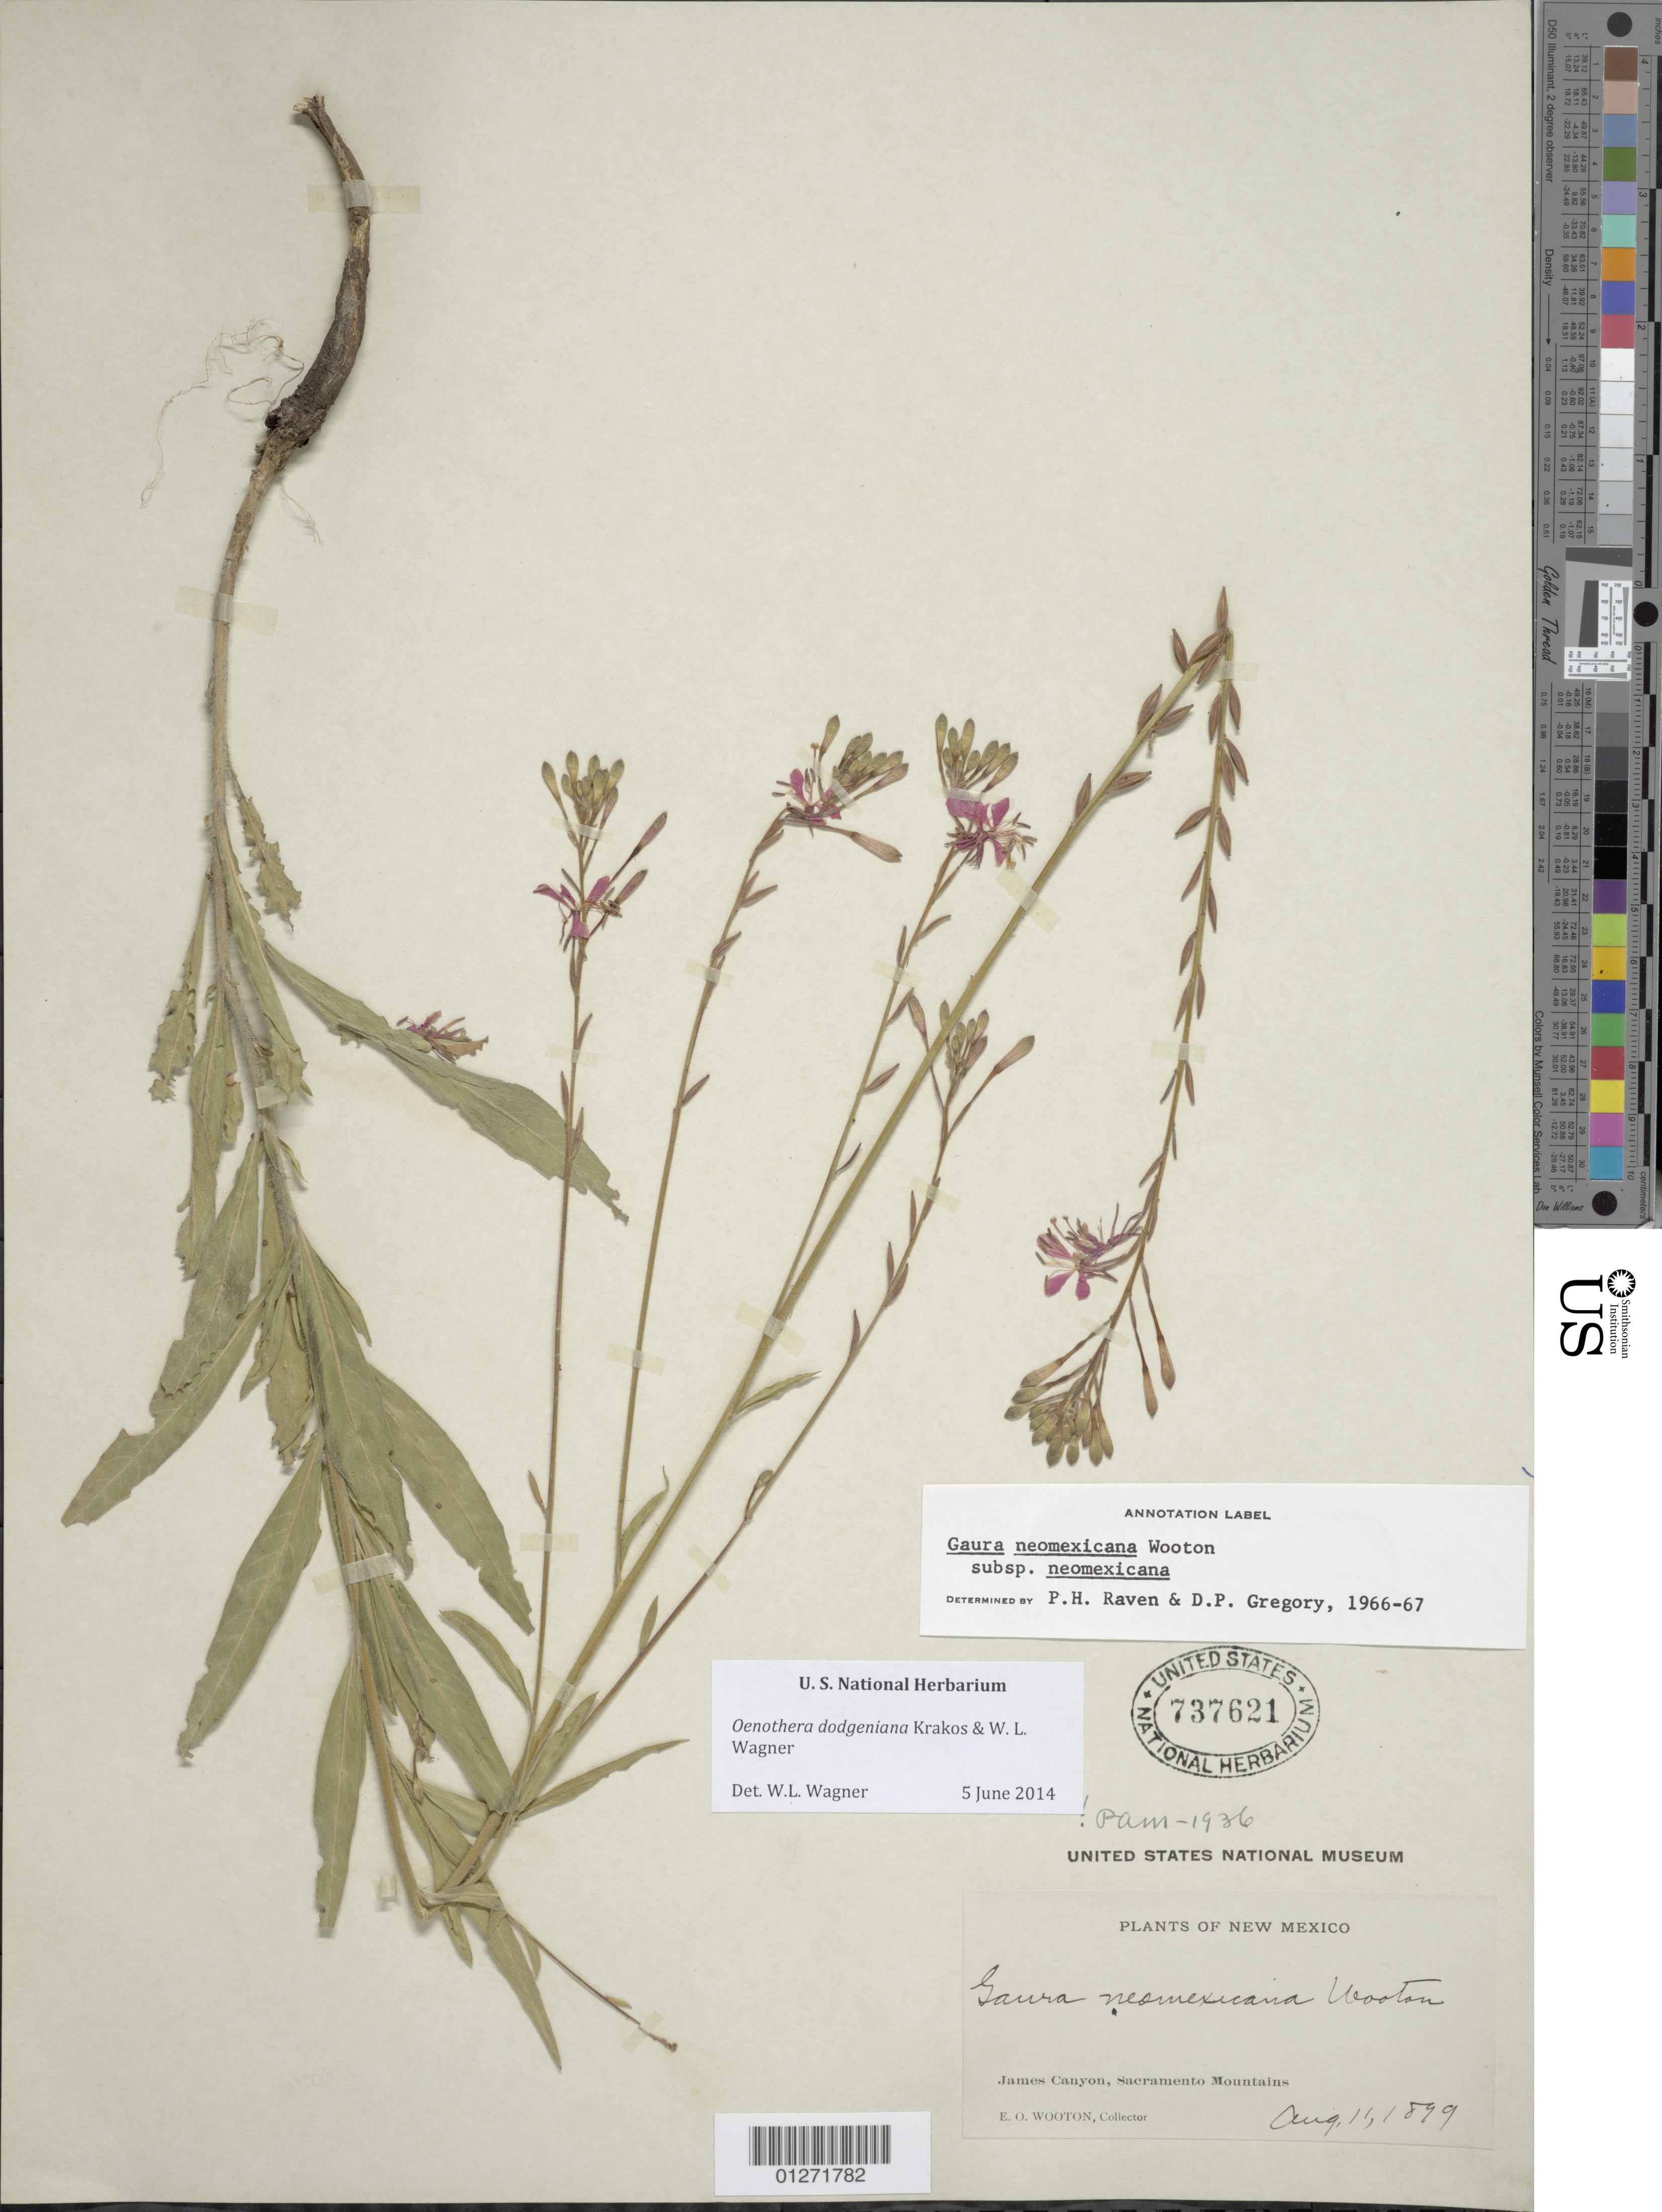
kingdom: Plantae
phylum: Tracheophyta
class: Magnoliopsida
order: Myrtales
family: Onagraceae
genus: Oenothera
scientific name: Oenothera dodgeniana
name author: Krakos & W.L. Wagner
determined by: Wagner, W. L., (BOT), Smithsonian Institution - National Museum of Natural History (UNITED STATES)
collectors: E. O. Wooton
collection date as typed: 11 Aug 1899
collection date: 1899-08-11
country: United States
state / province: New Mexico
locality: James Canyon, Sacramento Mountains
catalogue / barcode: US 737621